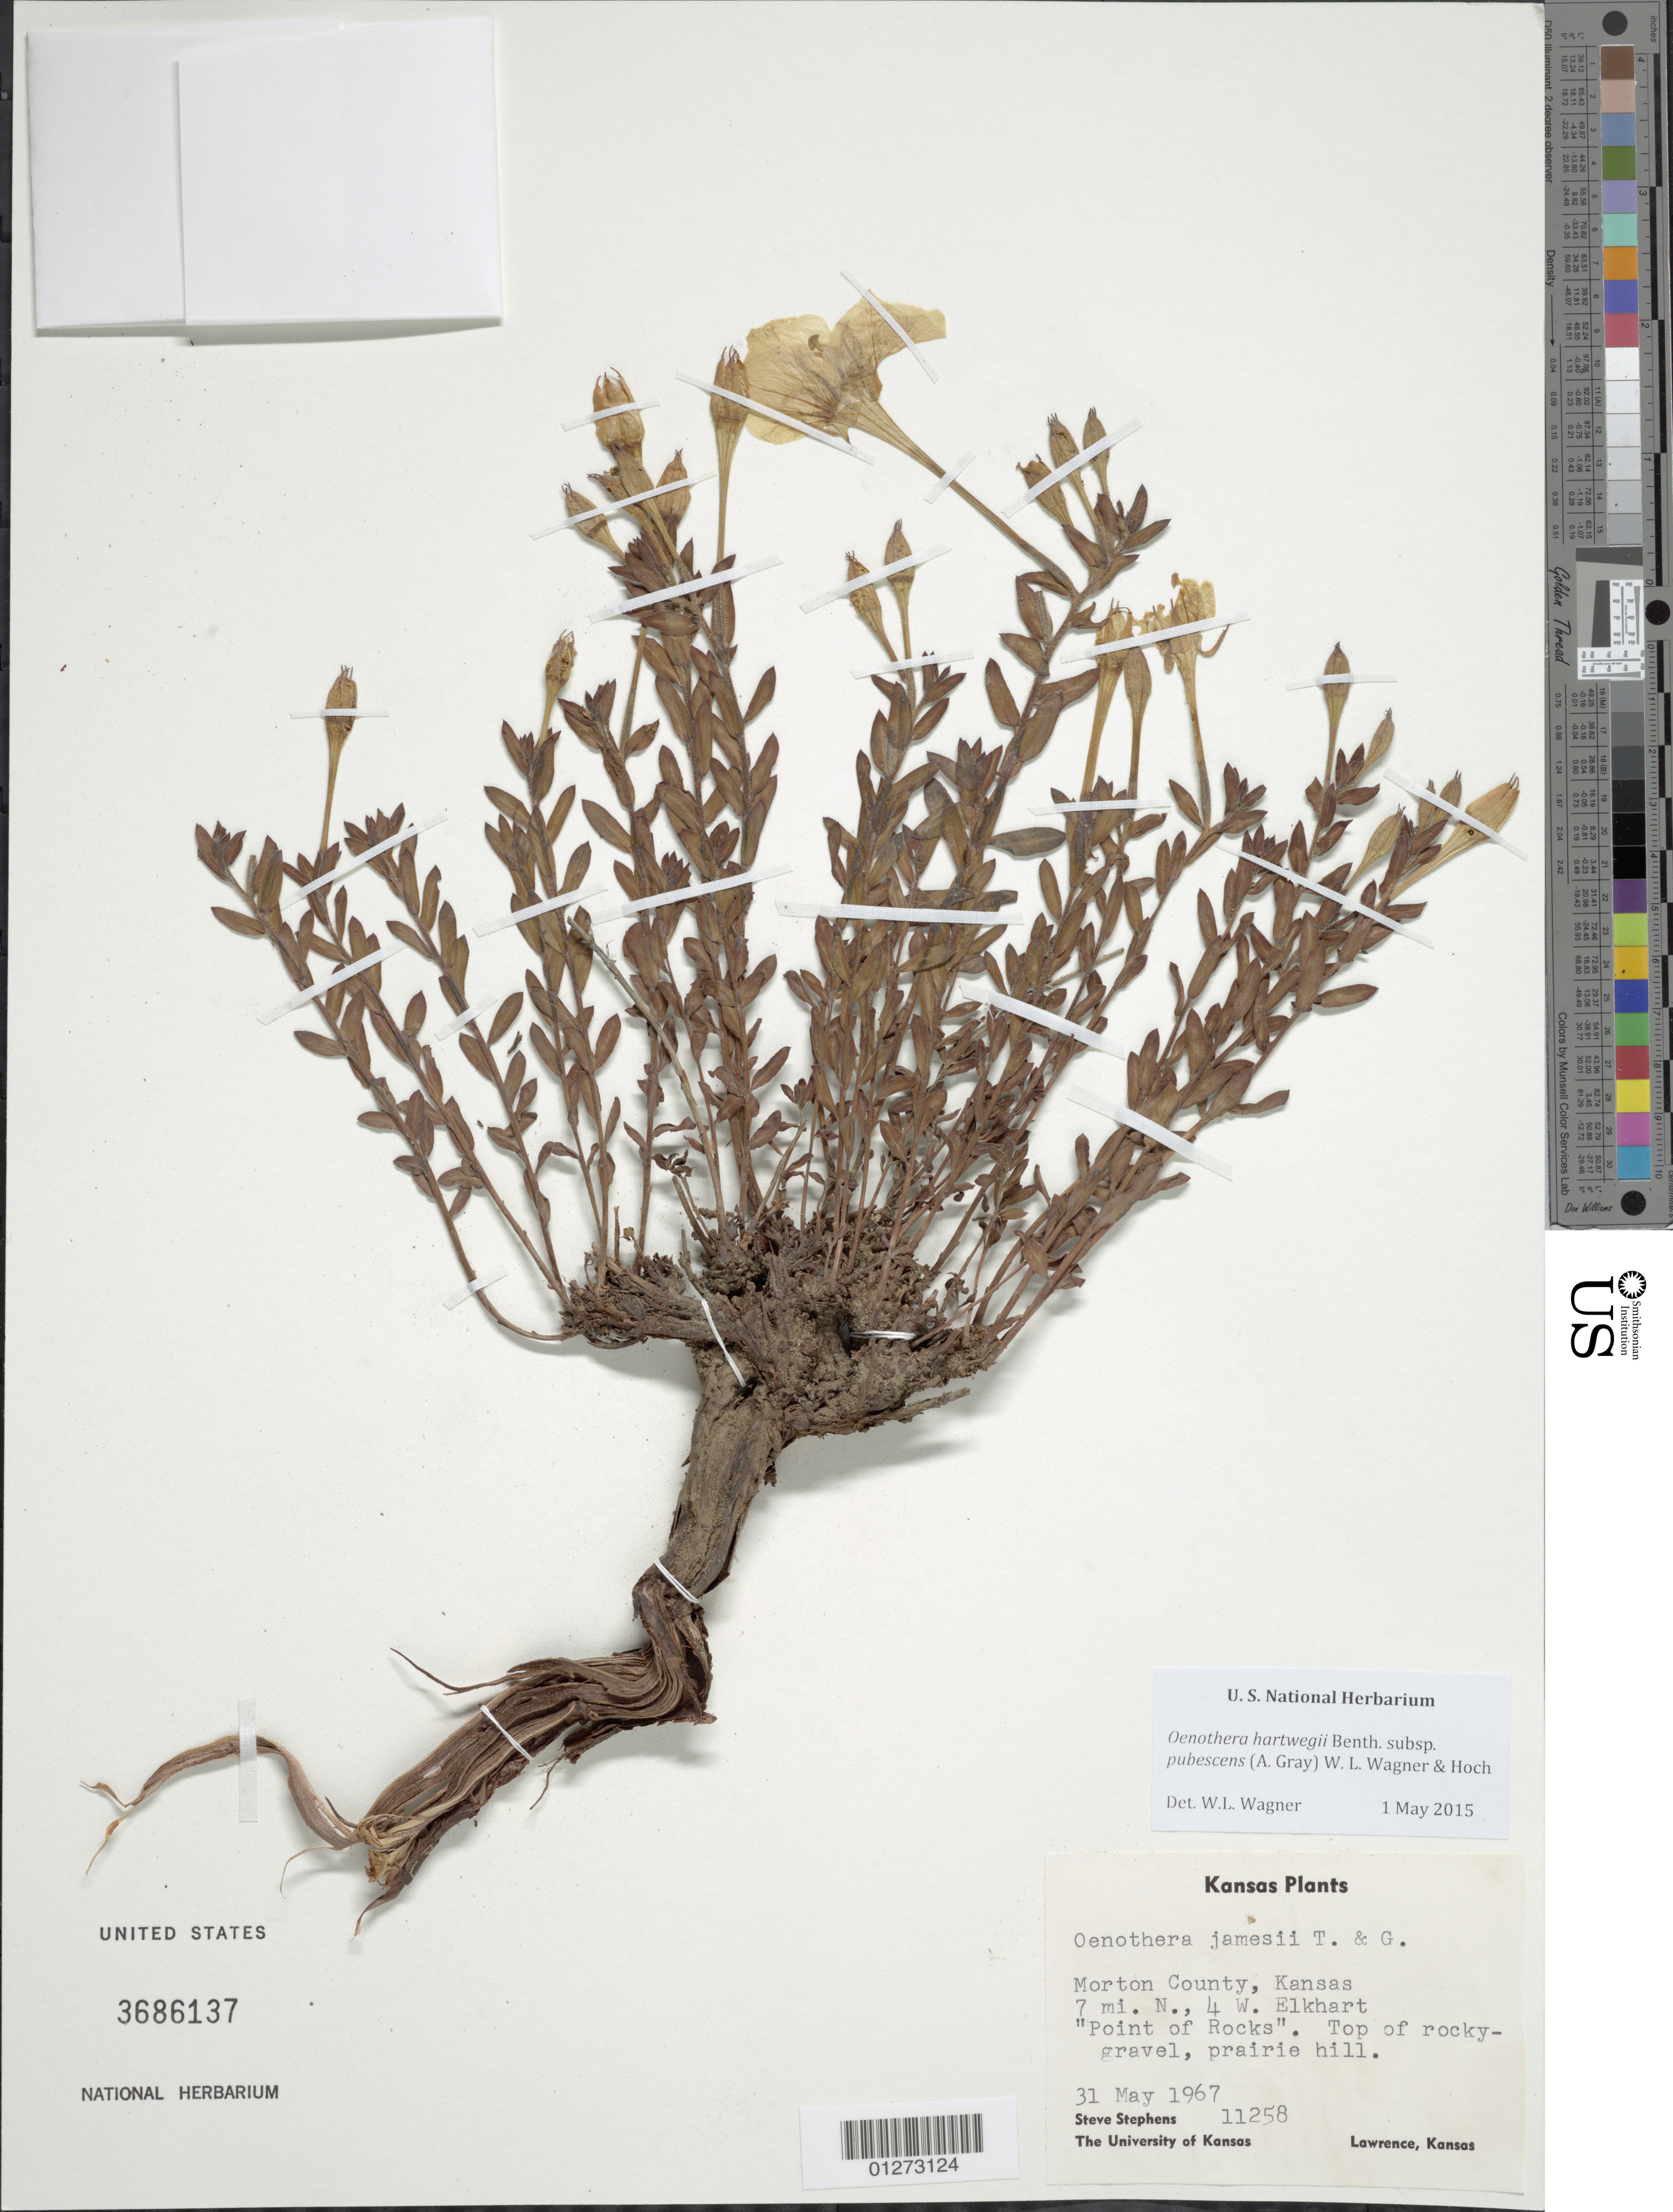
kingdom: Plantae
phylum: Tracheophyta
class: Magnoliopsida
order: Myrtales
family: Onagraceae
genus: Oenothera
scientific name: Oenothera hartwegii subsp. pubescens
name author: (A. Gray) W.L. Wagner & Hoch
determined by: Wagner, W. L., (BOT), Smithsonian Institution - National Museum of Natural History (UNITED STATES)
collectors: S. Stephens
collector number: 11258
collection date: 1967-05-31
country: United States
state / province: Kansas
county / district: Morton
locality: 7 mi. N., 4 W. Elkhart, Point of Rocks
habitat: Prairie hill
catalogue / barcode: US 3686137